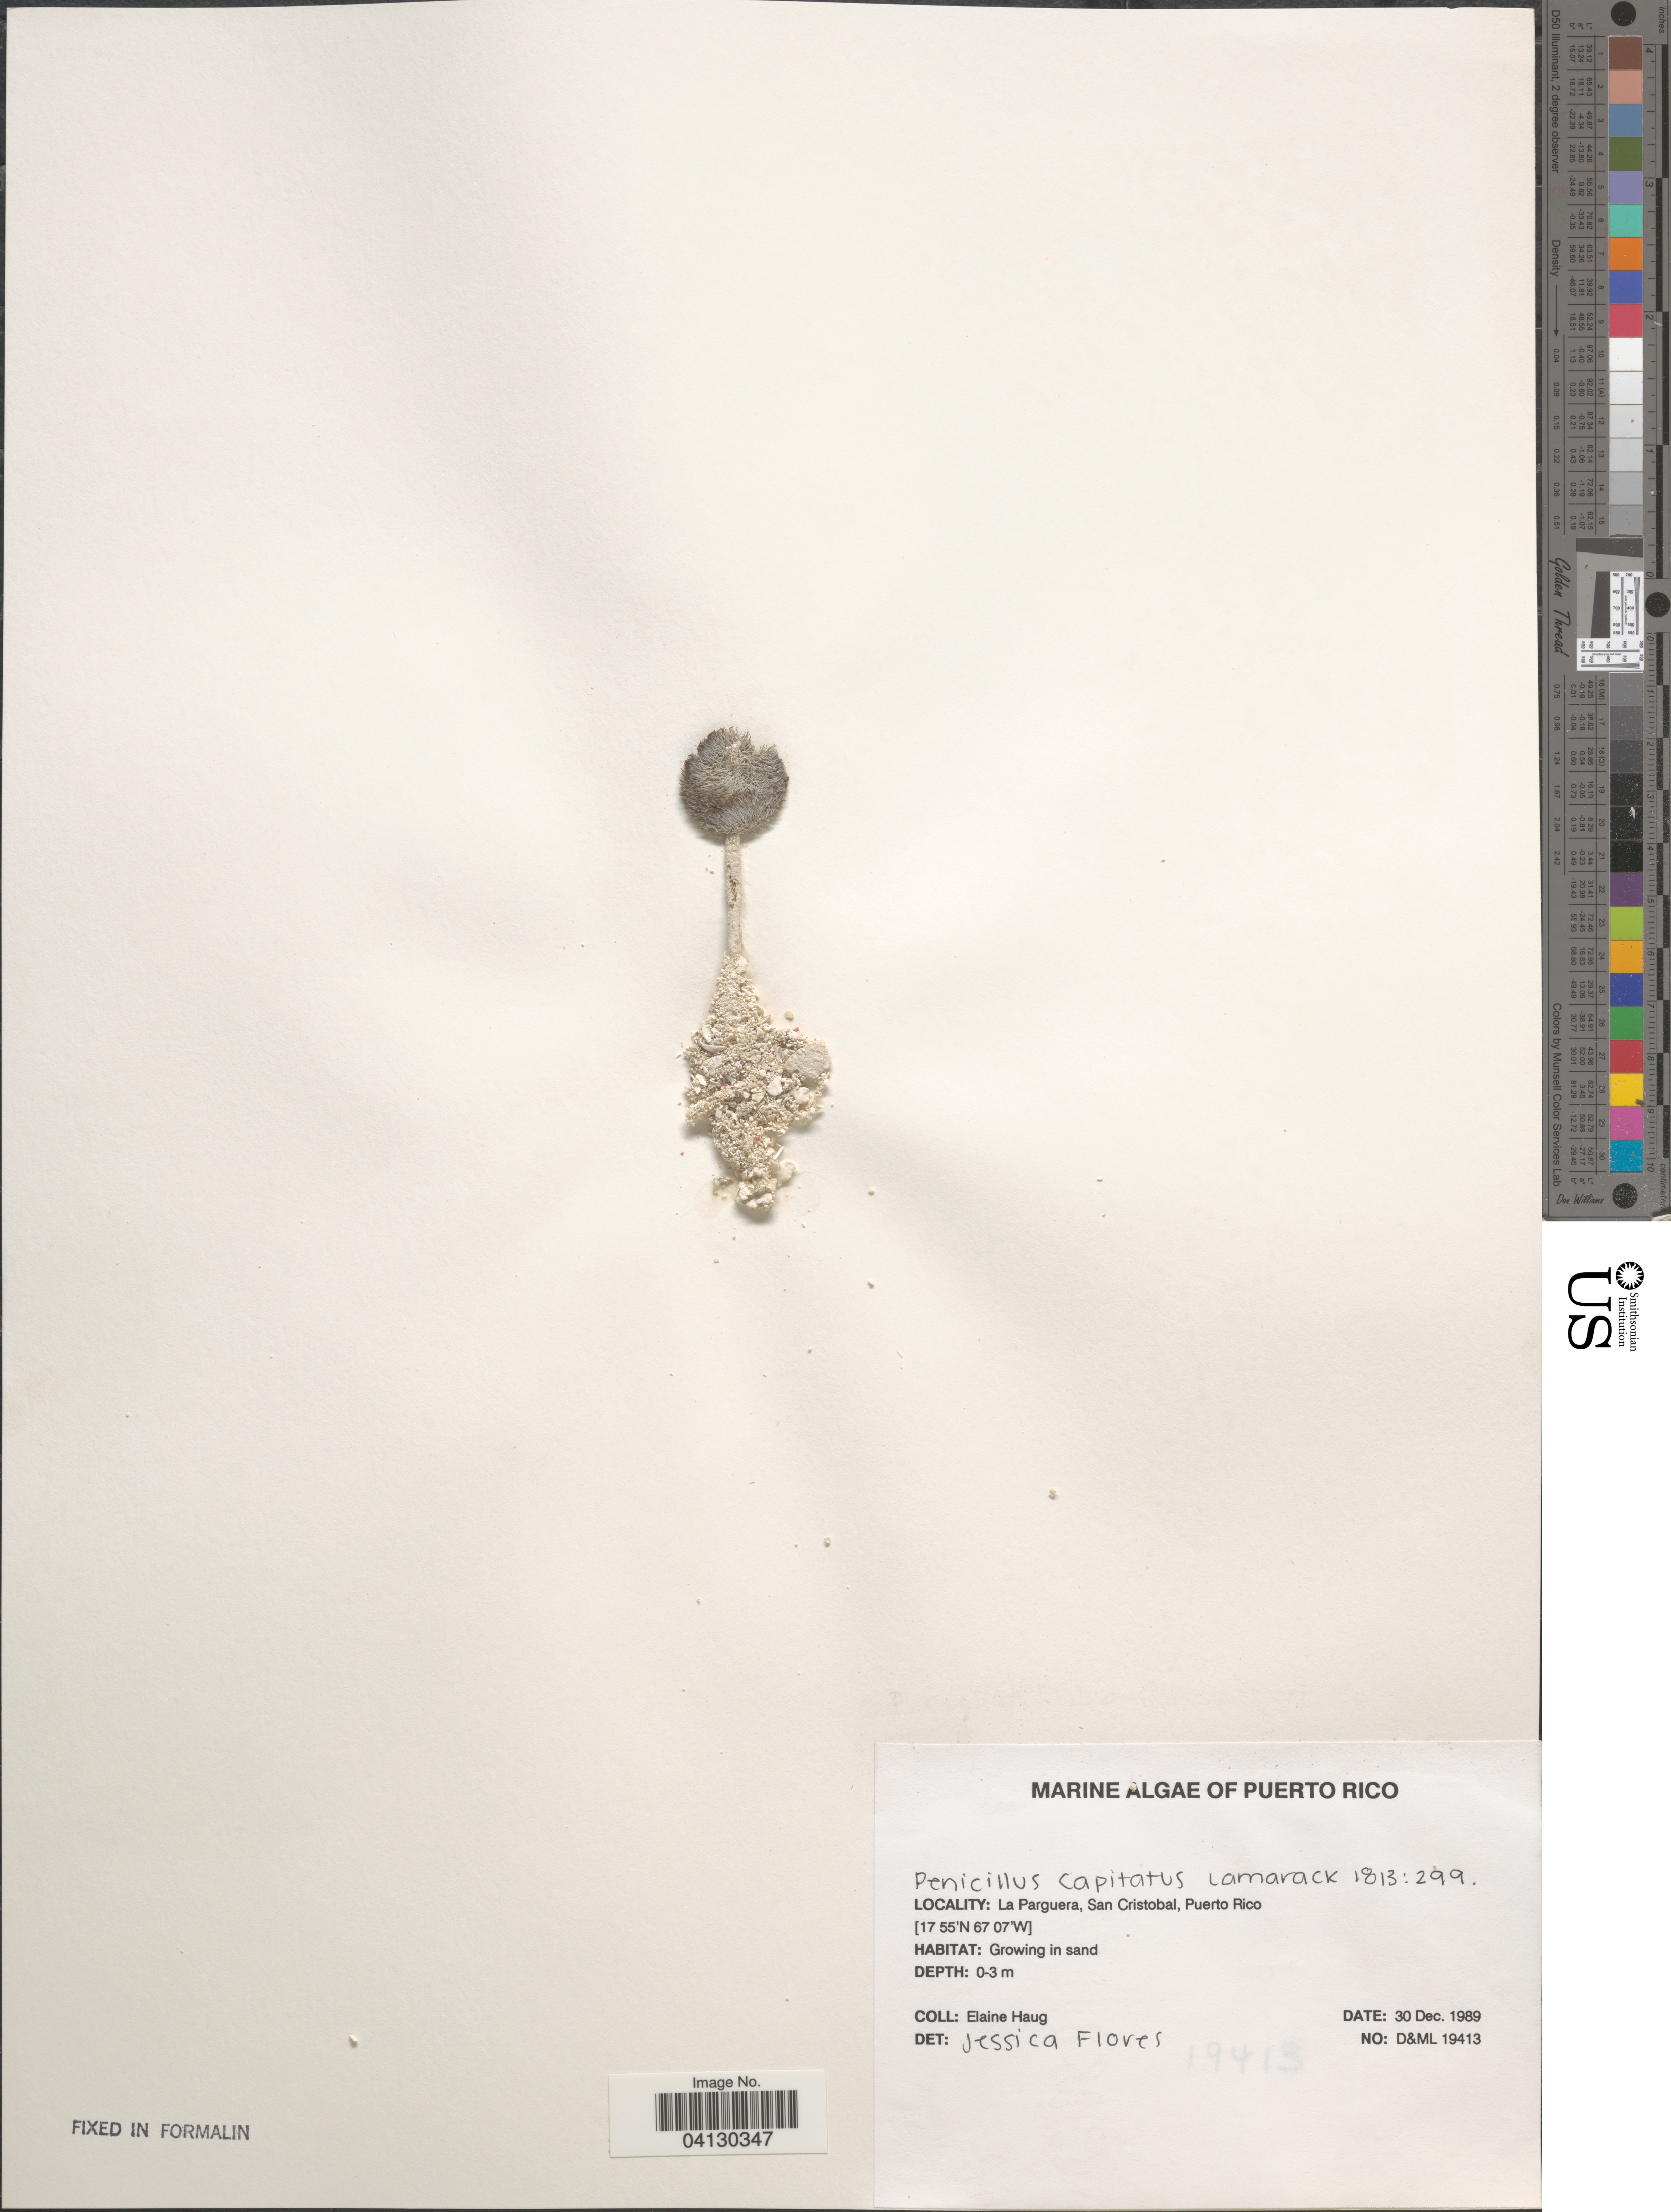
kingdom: Plantae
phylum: Chlorophyta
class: Ulvophyceae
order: Bryopsidales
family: Udoteaceae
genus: Penicillus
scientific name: Penicillus capitatus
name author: Lam.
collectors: E. Haug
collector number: D&ML19413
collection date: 1989-12-30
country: Puerto Rico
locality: La Parguera, San Cristobal.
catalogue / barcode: US 328972